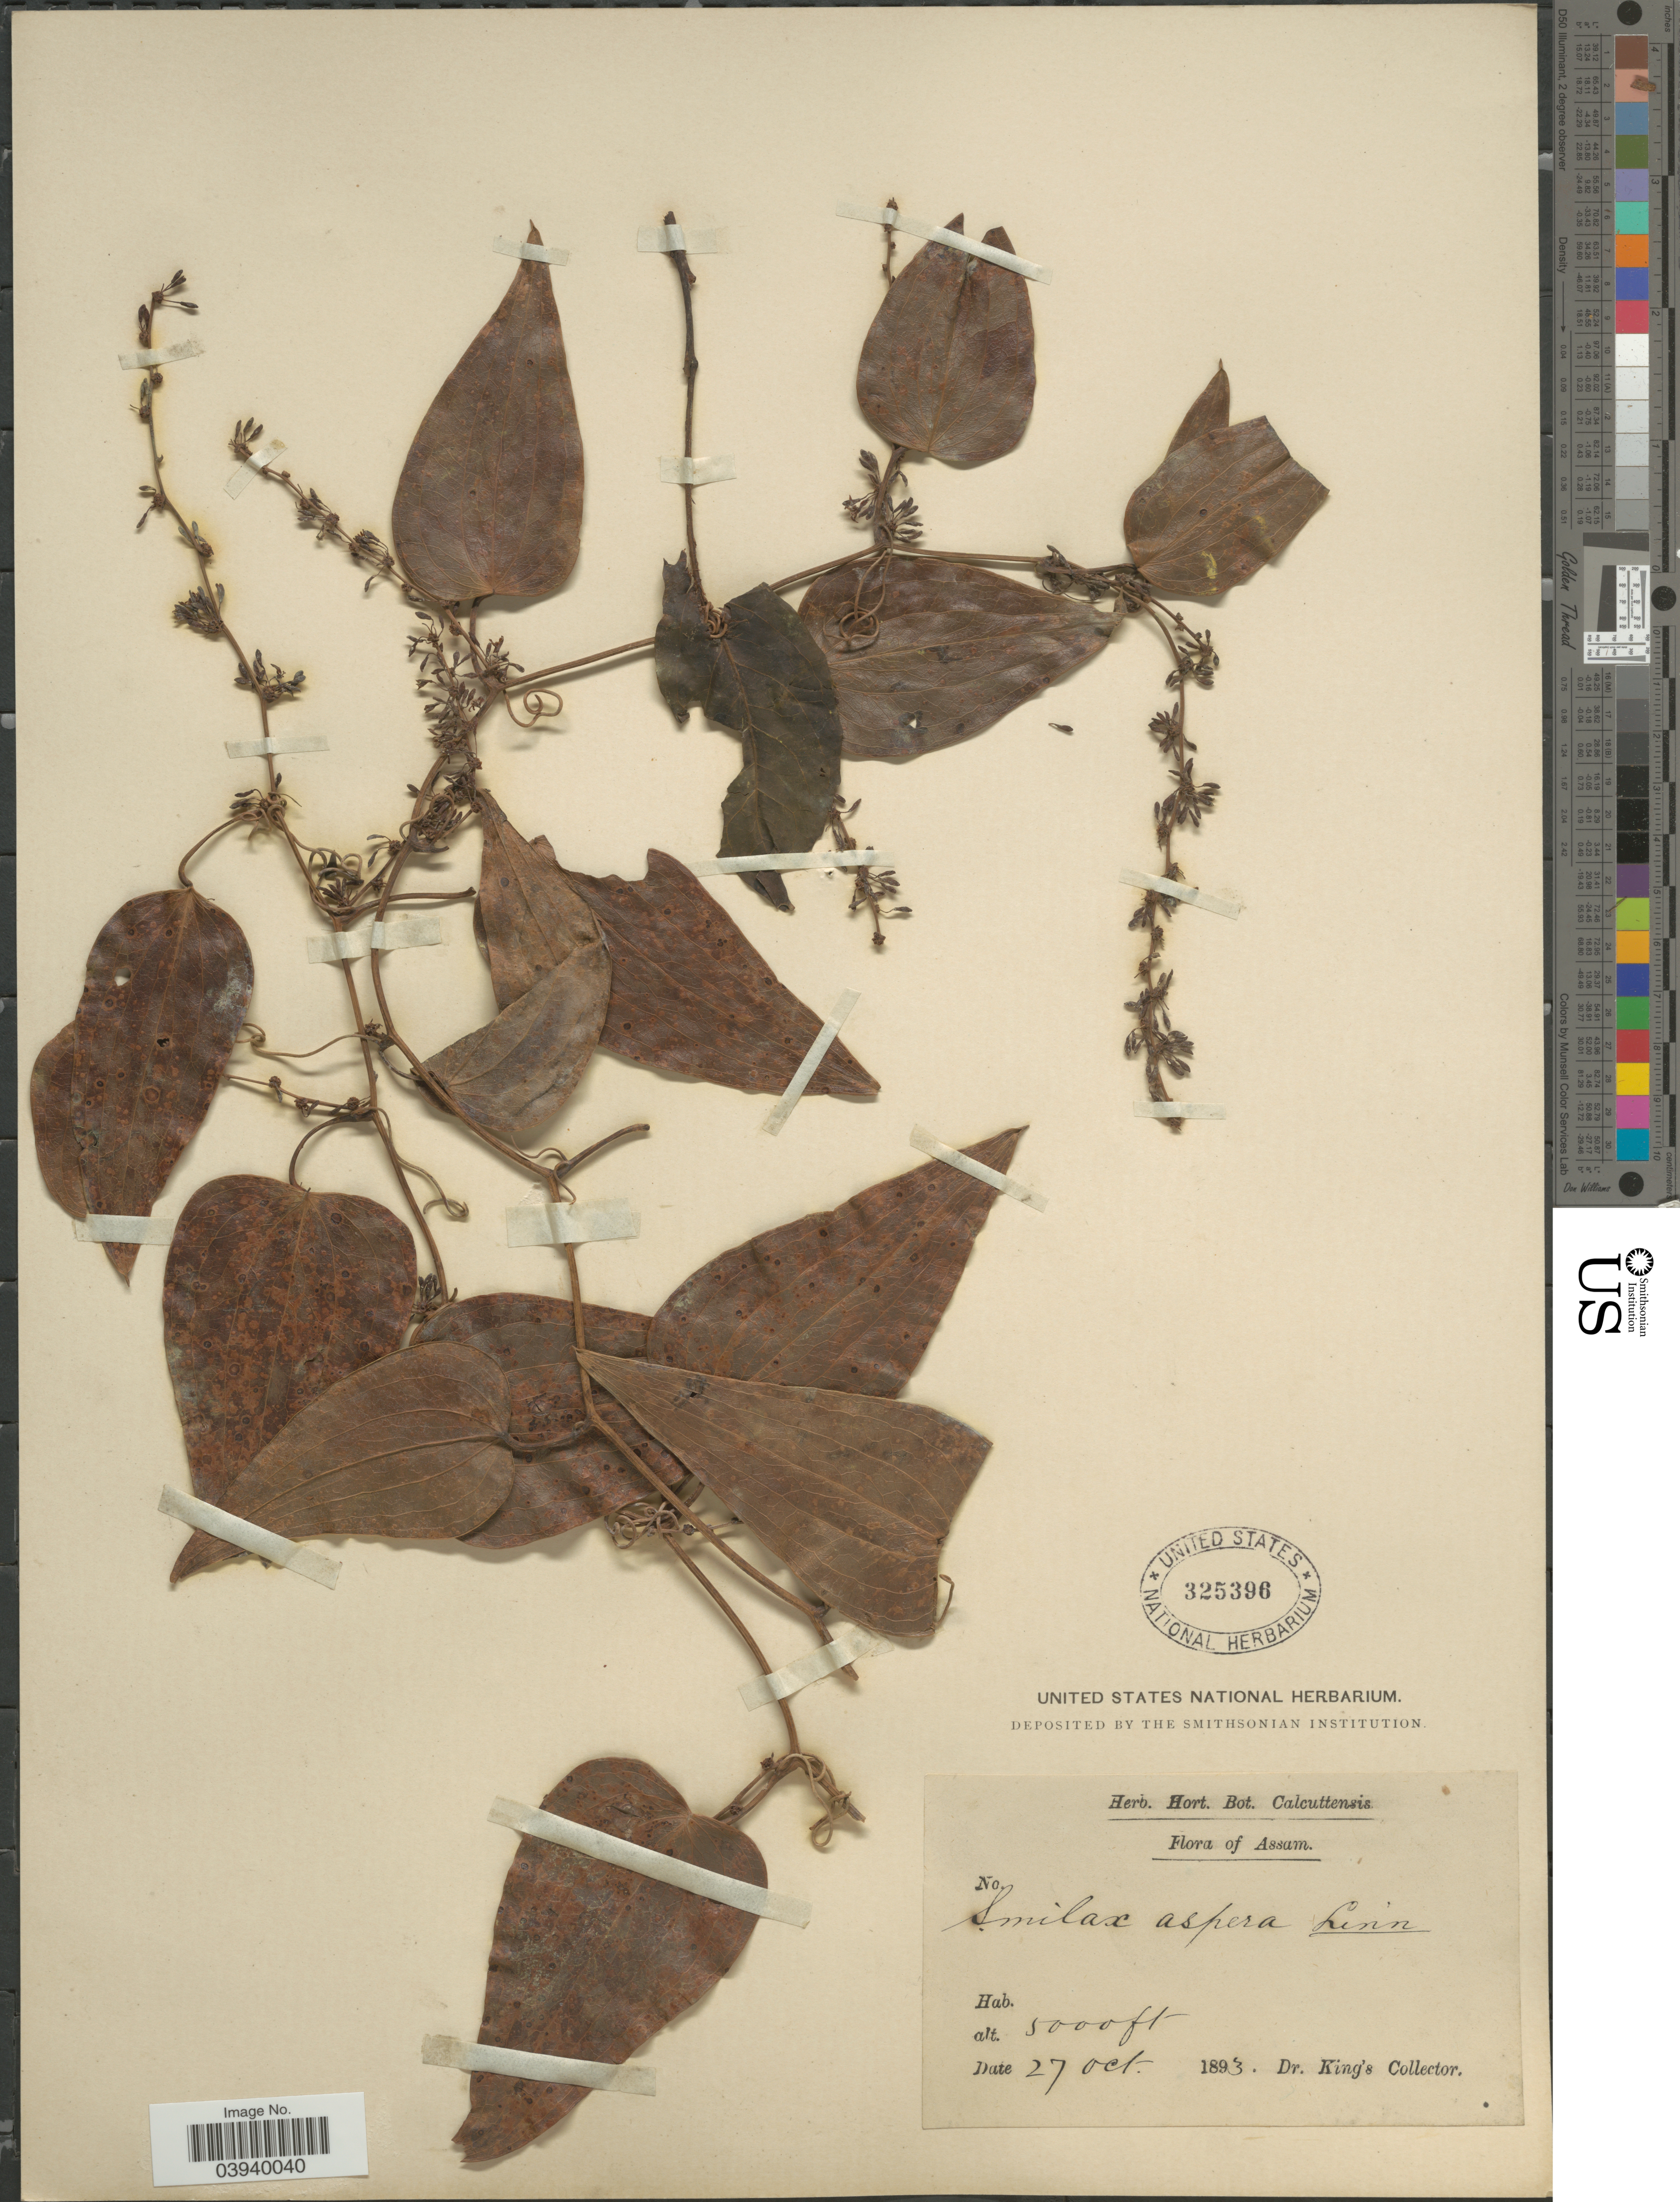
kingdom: Plantae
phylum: Tracheophyta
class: Liliopsida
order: Liliales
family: Smilacaceae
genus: Smilax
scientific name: Smilax aspera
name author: L.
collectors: Dr. King's collector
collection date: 1893-10-27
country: India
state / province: Assam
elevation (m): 1524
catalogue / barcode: US 325396